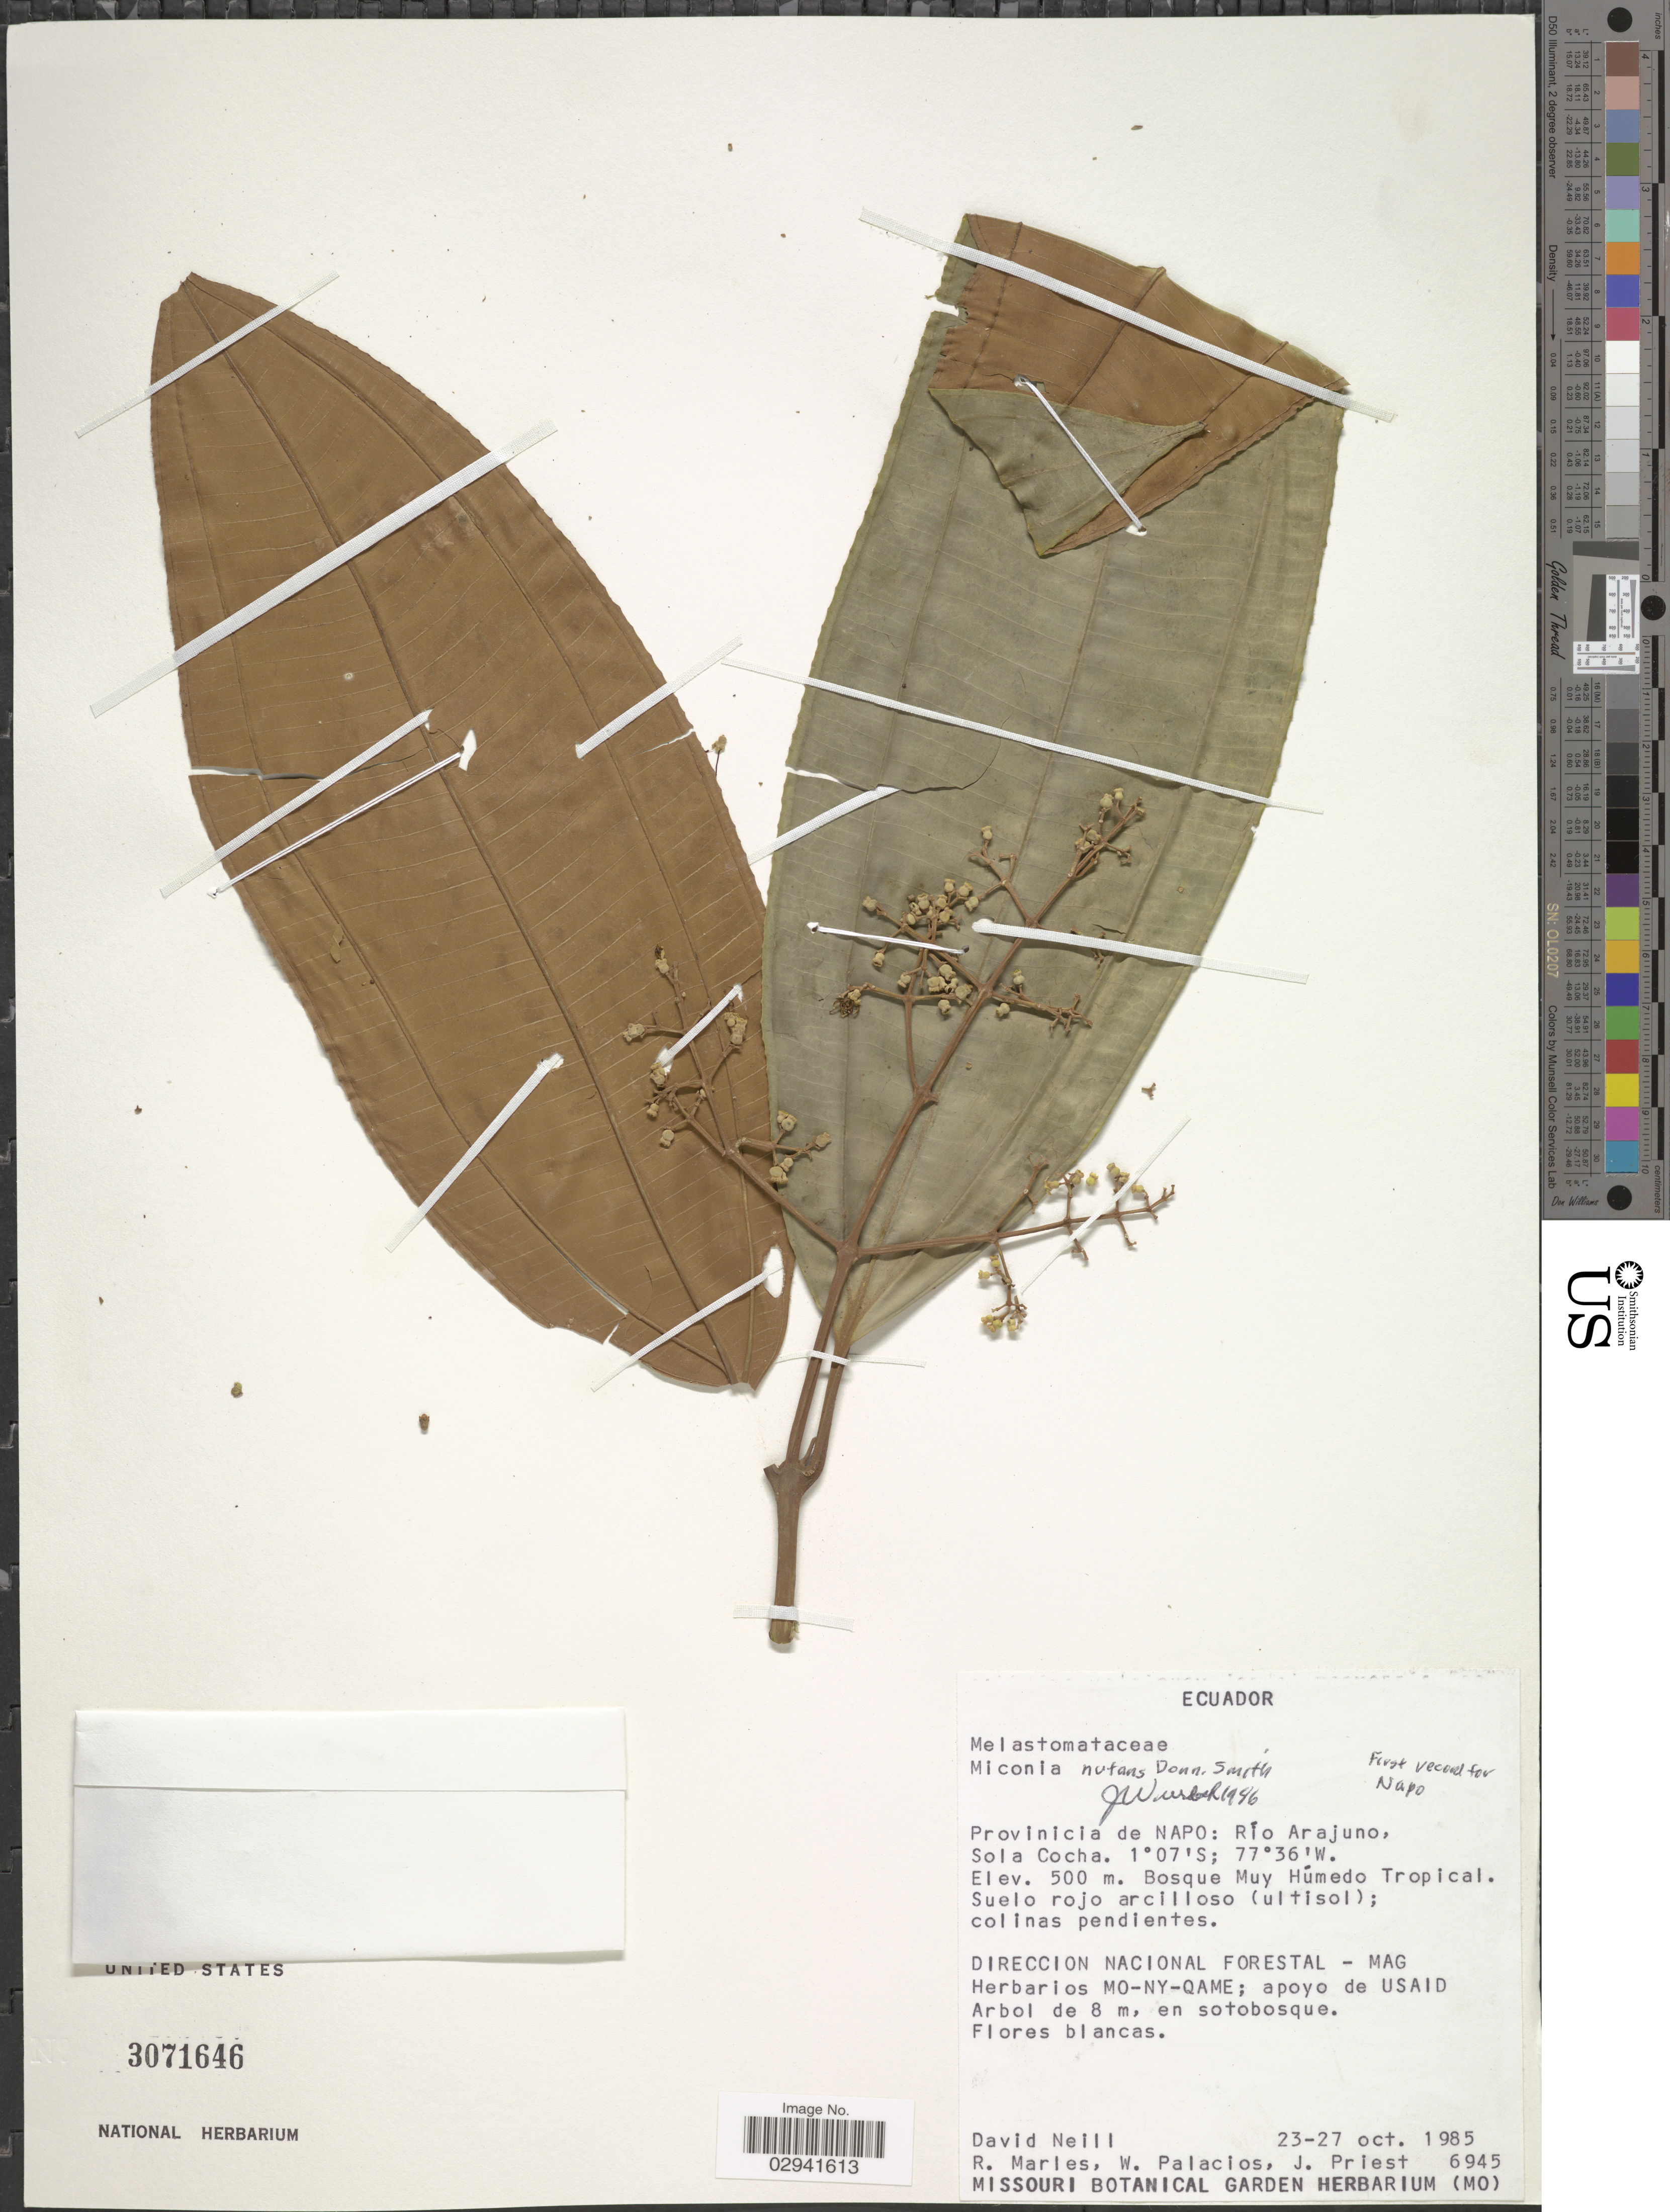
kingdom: Plantae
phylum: Tracheophyta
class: Magnoliopsida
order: Myrtales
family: Melastomataceae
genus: Miconia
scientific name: Miconia nutans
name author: Donn. Sm.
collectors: D. Neill, R. Marles, W. Palacios & J. Priest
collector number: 6945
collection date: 1985-10-23/1985-10-27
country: Ecuador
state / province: Napo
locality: Provincia de Napo: Río Arajuno, Sola Cocha. Bosque Muy Húmedo Tropical.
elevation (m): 500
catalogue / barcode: US 3071646